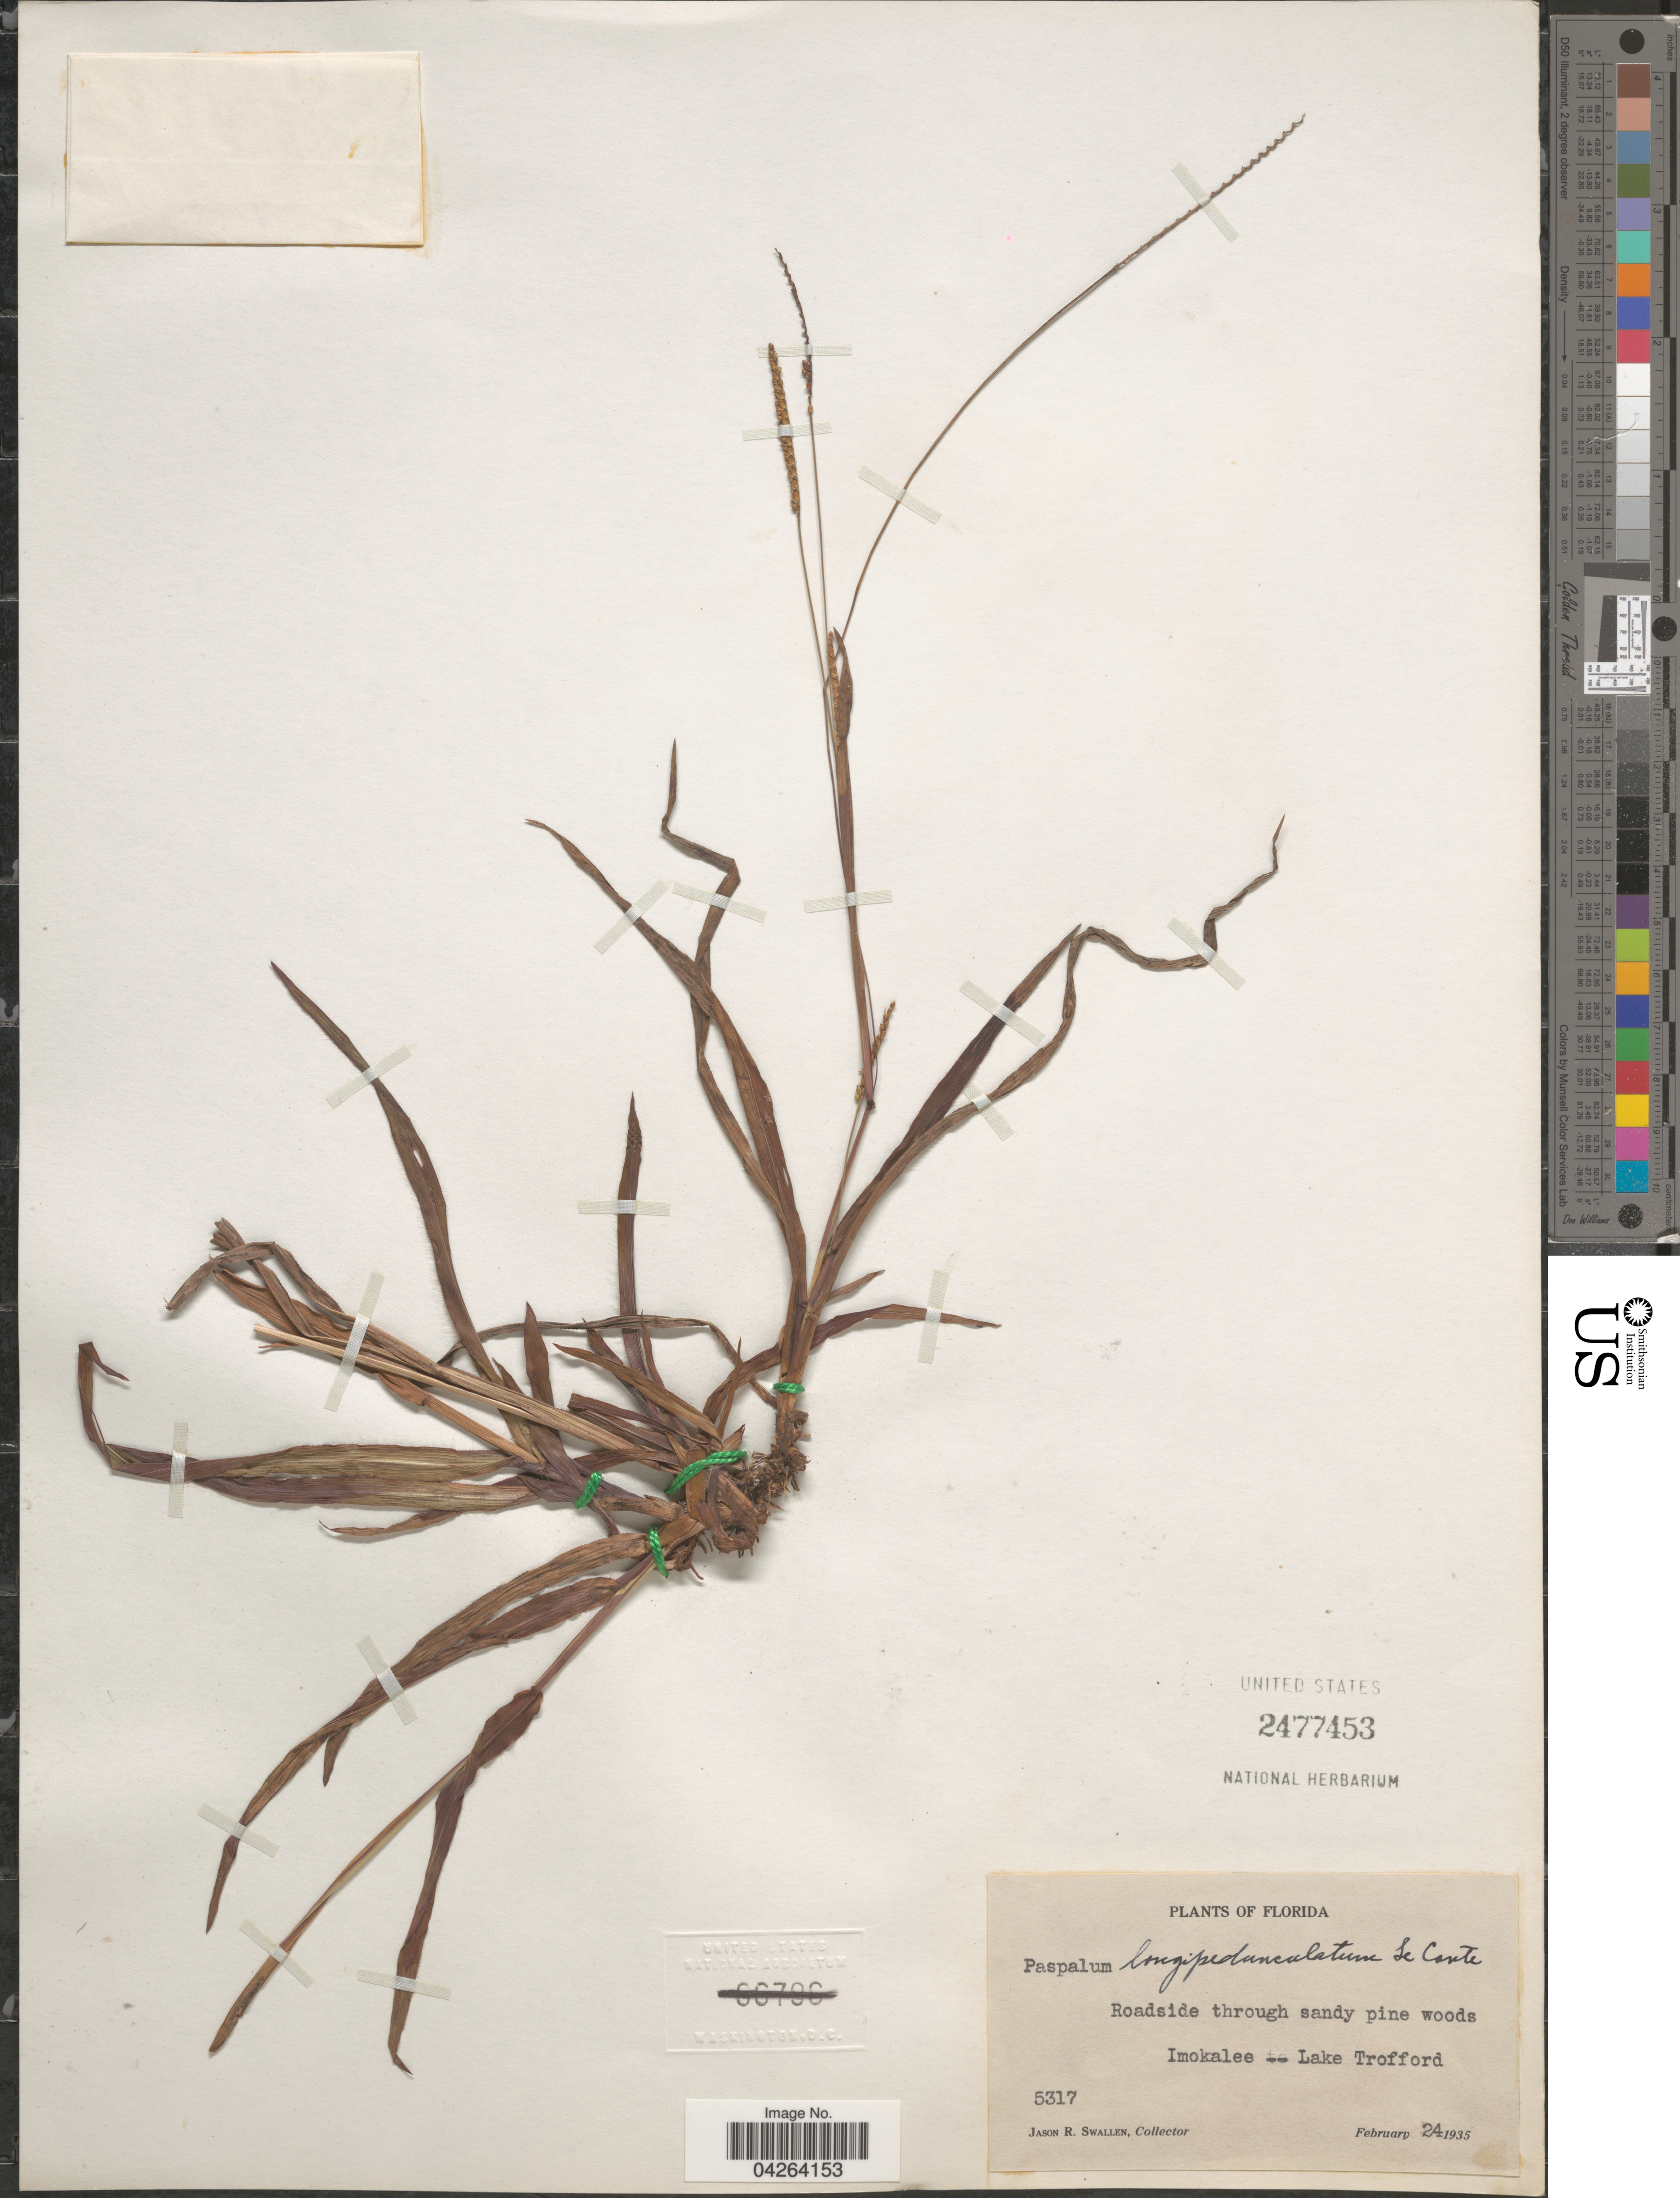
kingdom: Plantae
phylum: Tracheophyta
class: Liliopsida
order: Poales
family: Poaceae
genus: Paspalum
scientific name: Paspalum setaceum var. longipedunculatum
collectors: J. R. Swallen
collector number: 5317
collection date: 1935-02-24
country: United States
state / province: Florida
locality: Roadside through sandy pine woods. Imokalee--Lake Trofford.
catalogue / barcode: US 2477453